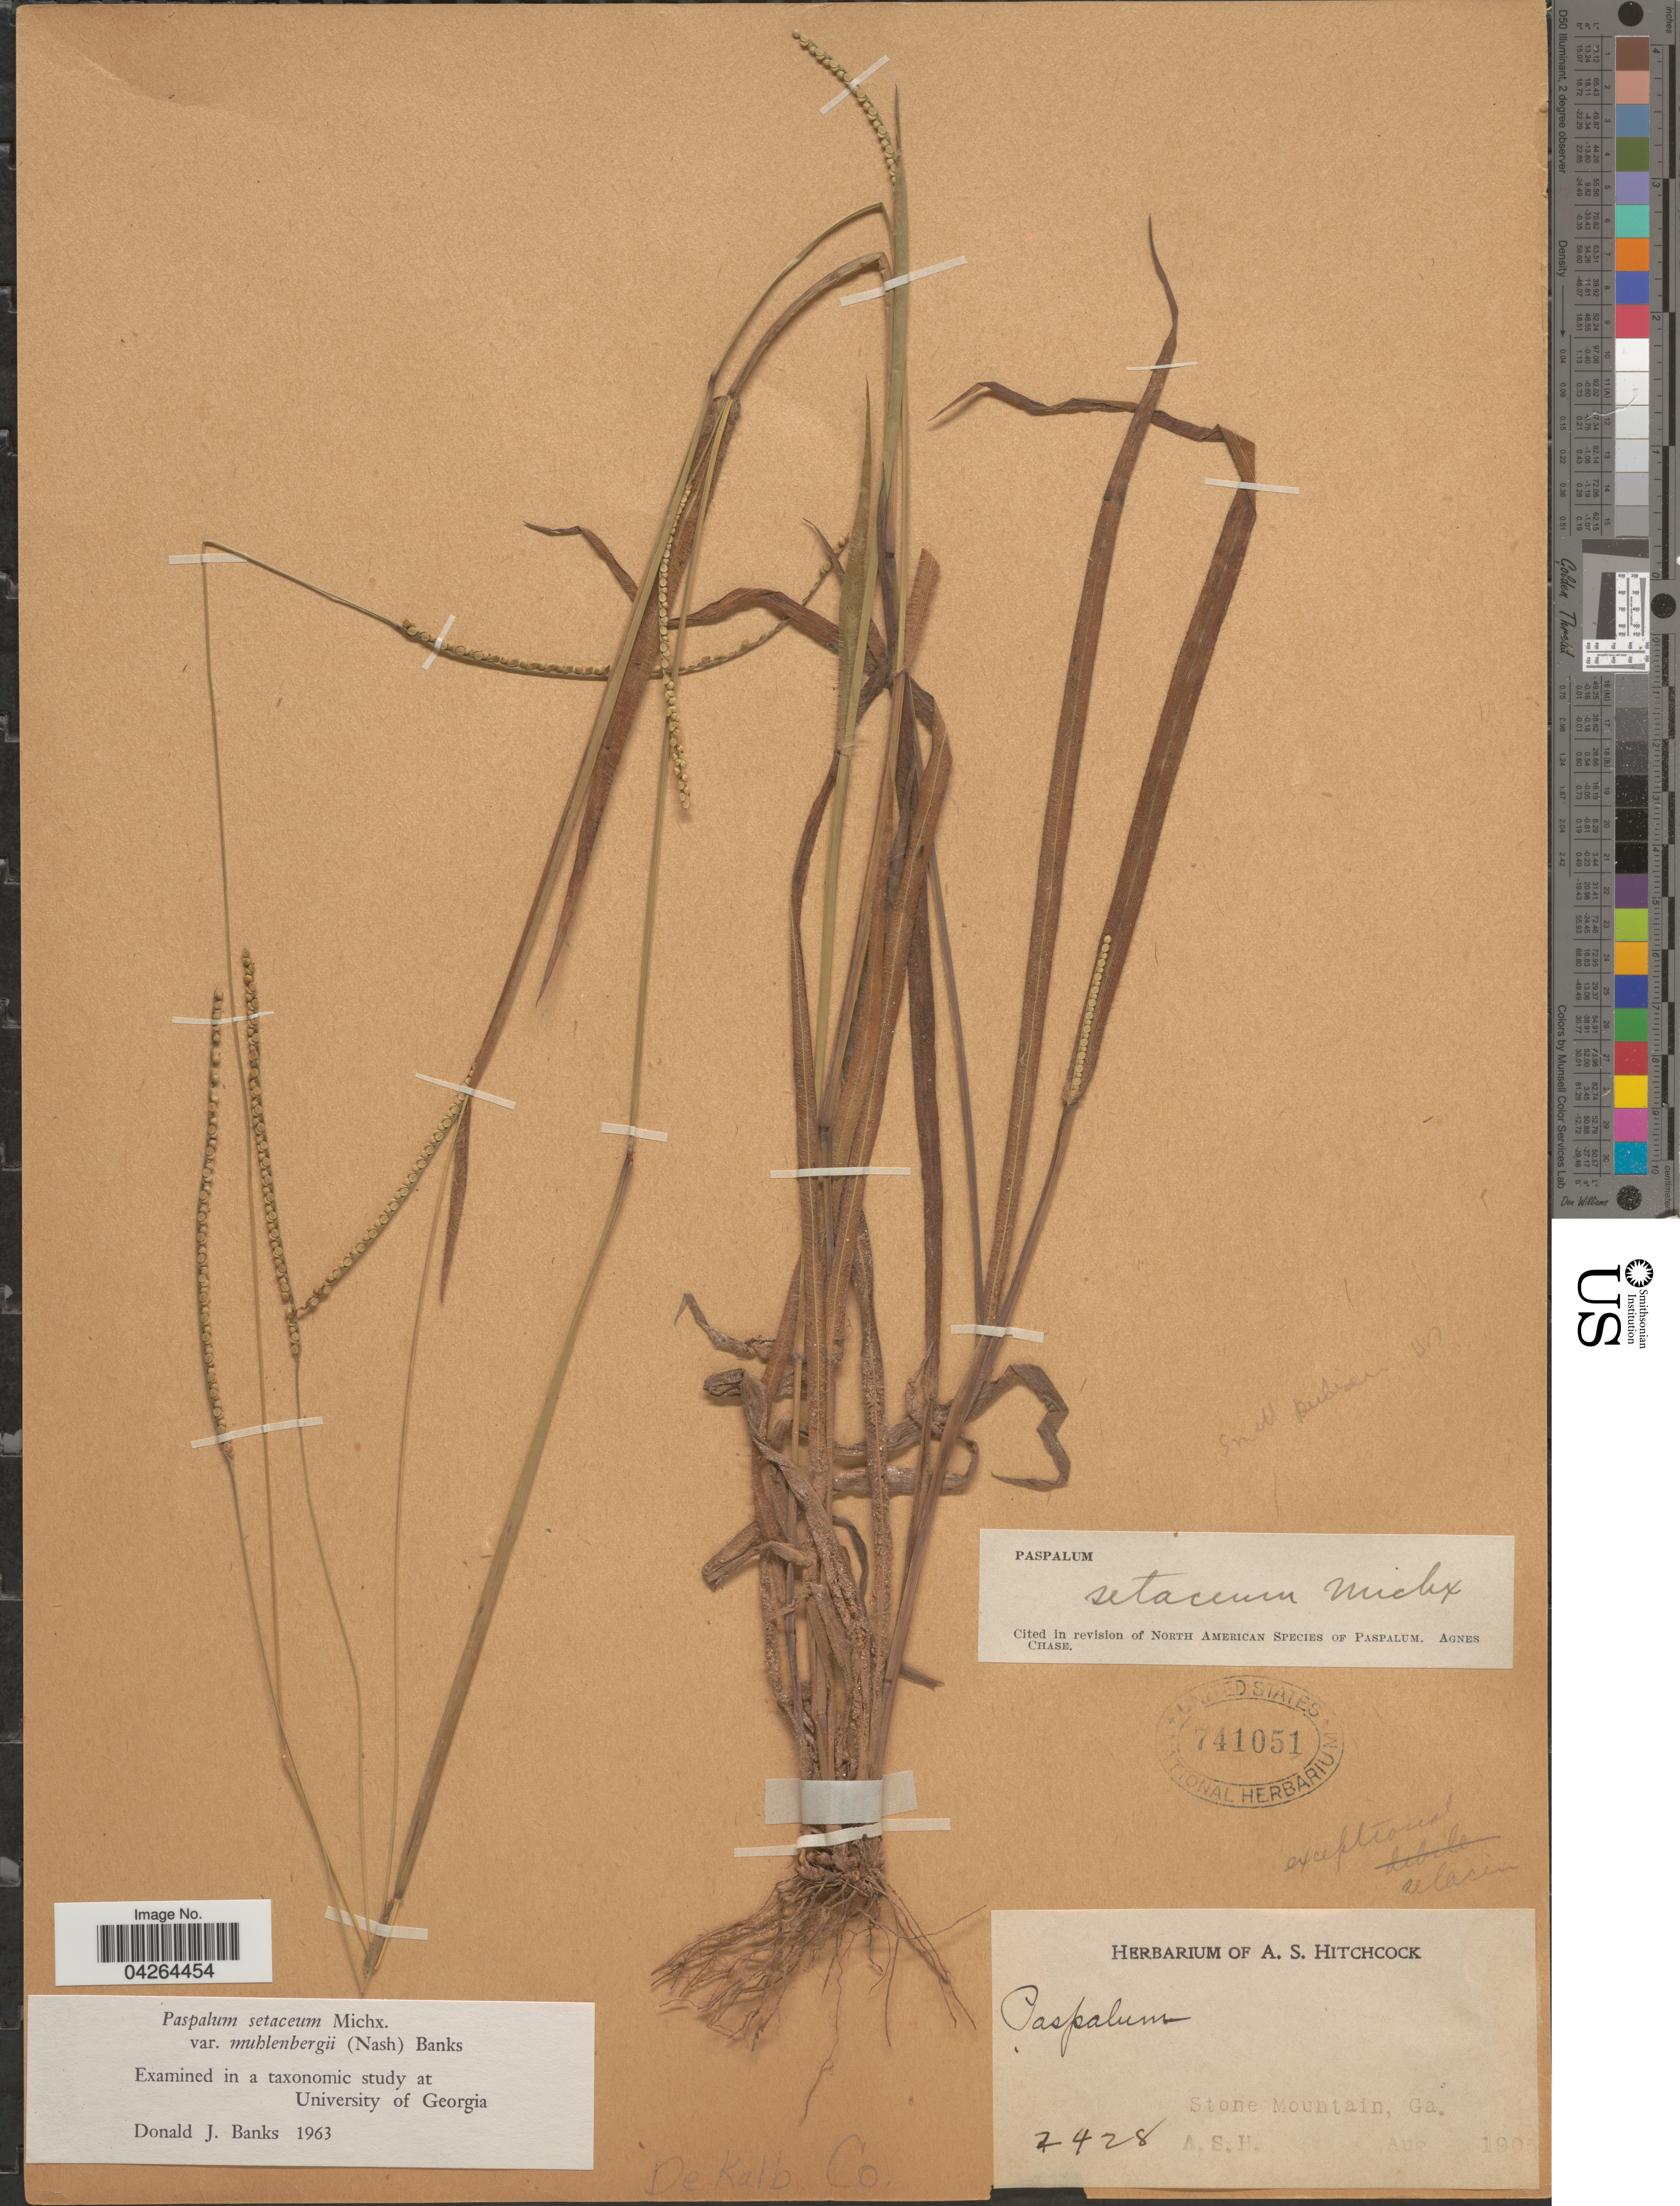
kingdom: Plantae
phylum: Tracheophyta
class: Liliopsida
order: Poales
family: Poaceae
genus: Paspalum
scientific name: Paspalum setaceum var. muhlenbergii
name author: (Nash) D.J. Banks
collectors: A. S. Hitchcock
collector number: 2428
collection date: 1905-08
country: United States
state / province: Georgia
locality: Stone Mountain. De Kalb Co.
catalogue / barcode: US 741051